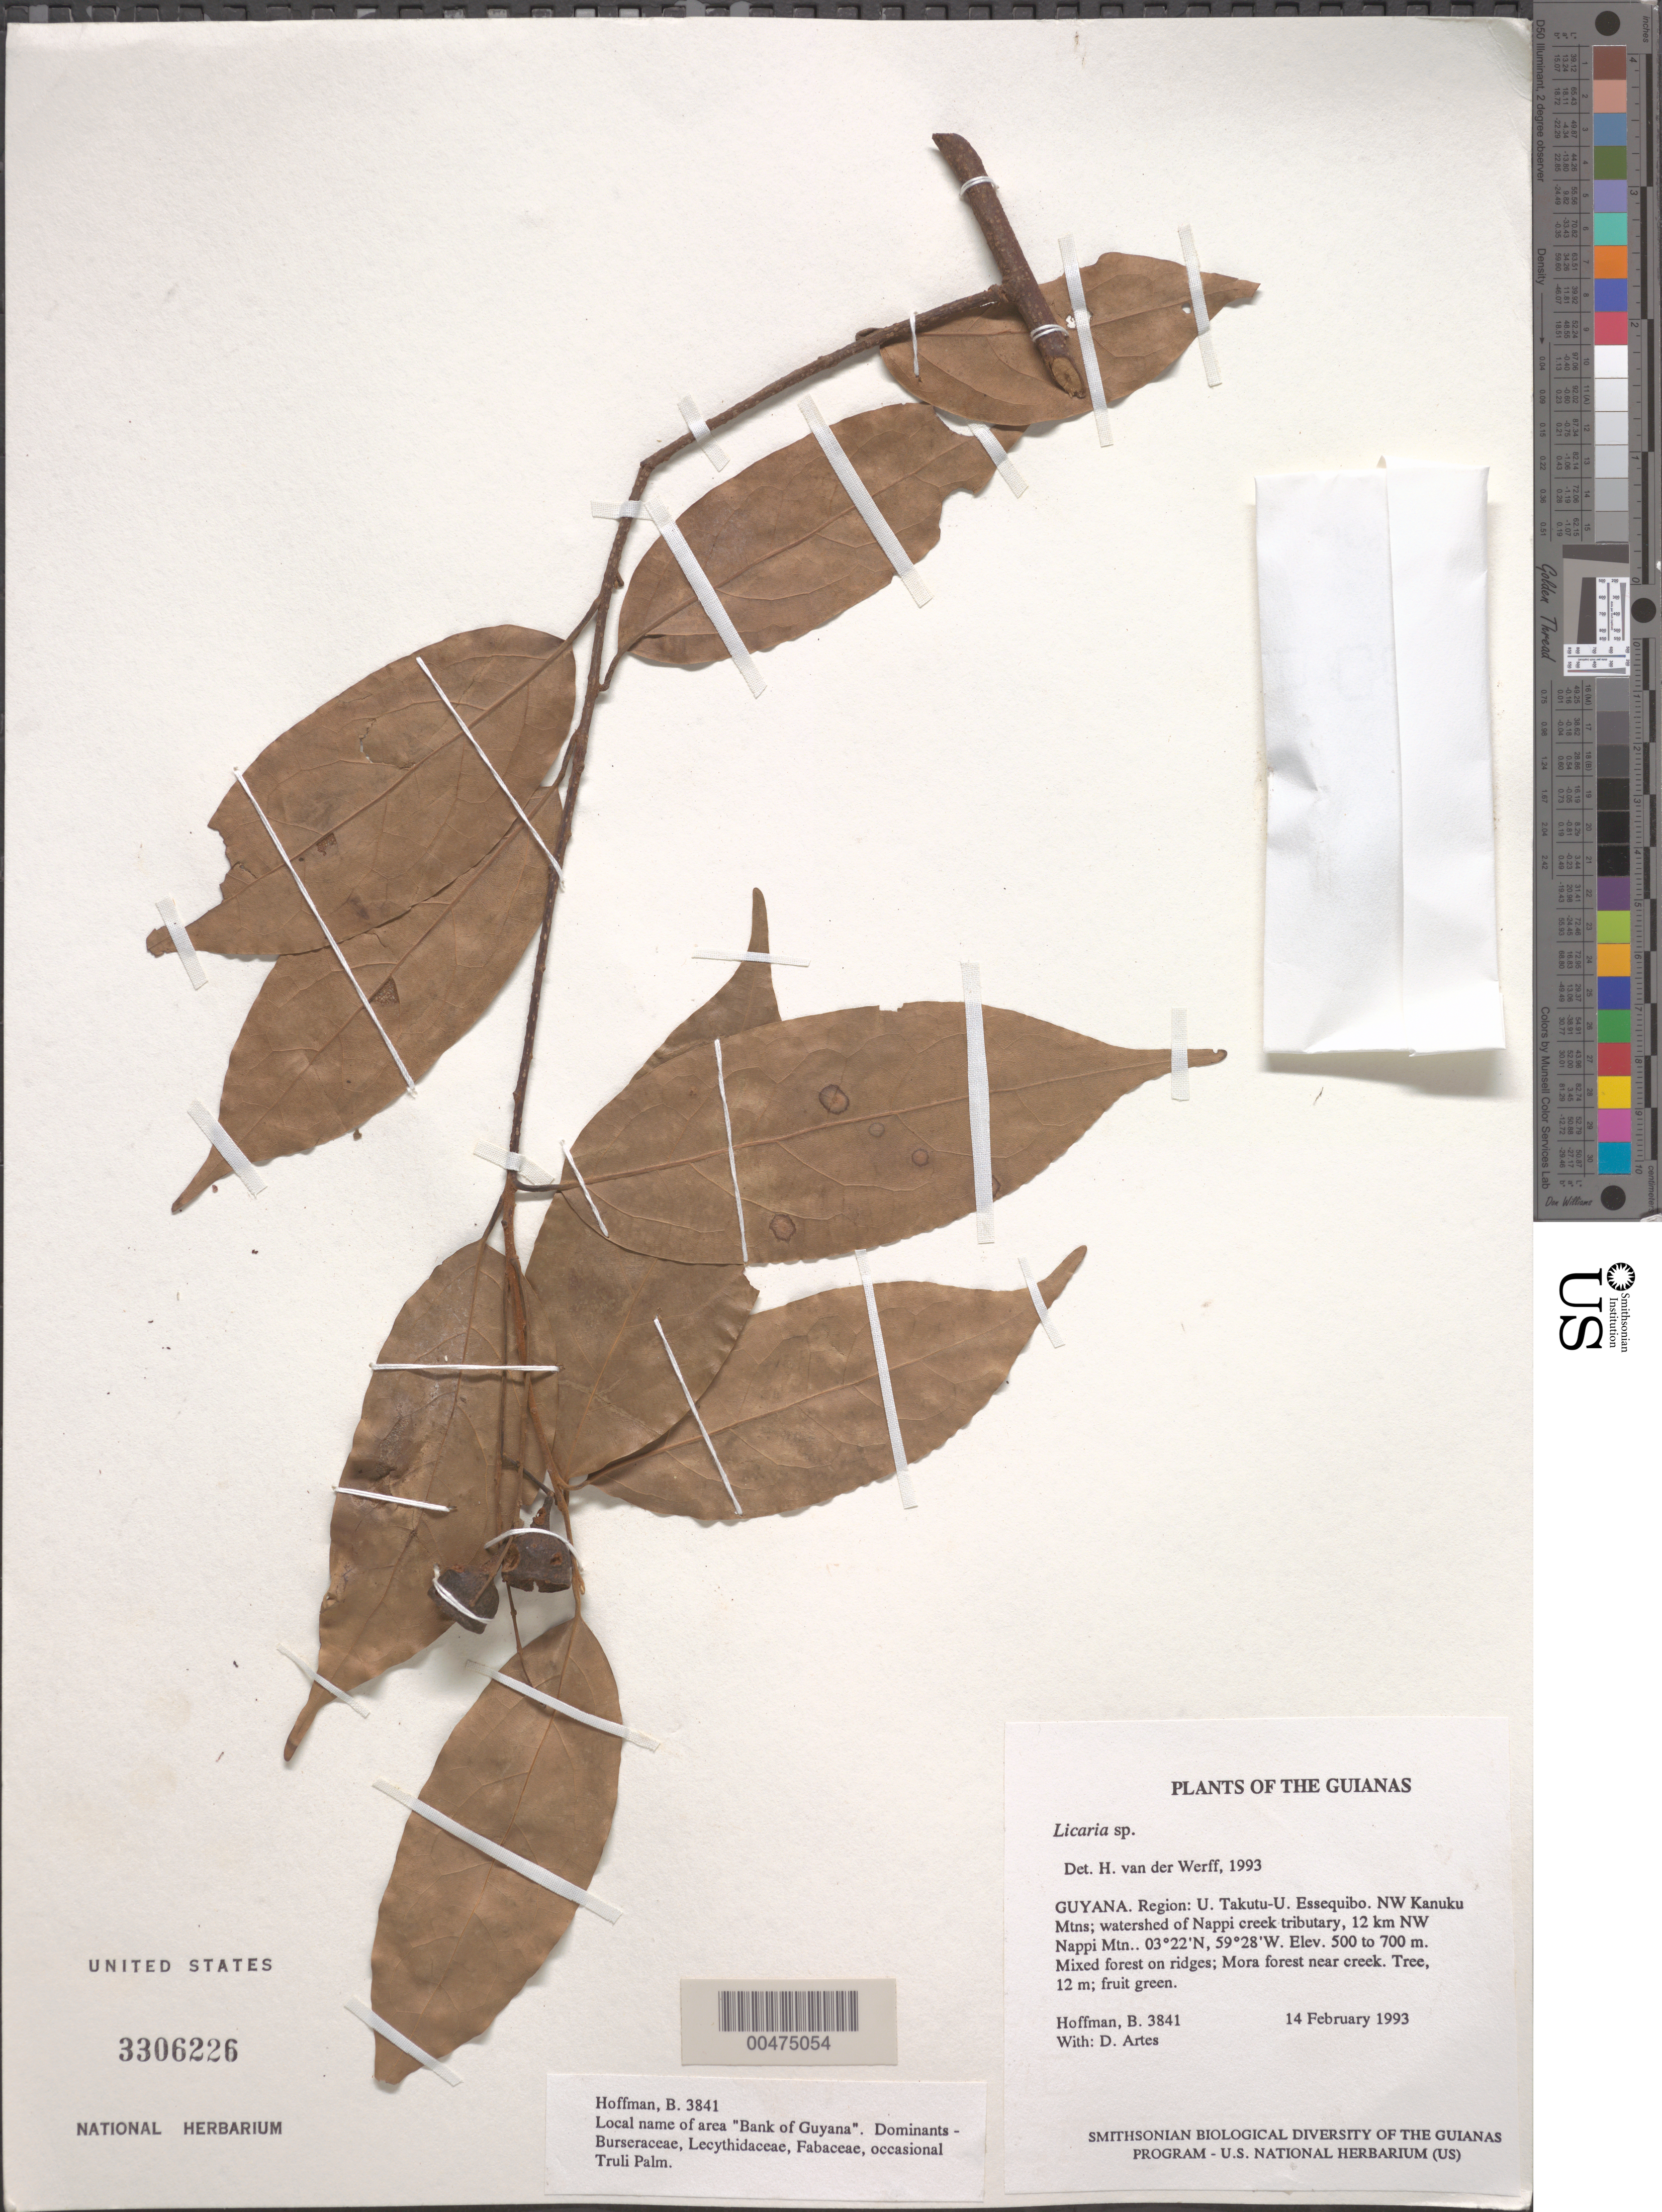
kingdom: Plantae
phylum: Tracheophyta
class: Magnoliopsida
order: Laurales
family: Lauraceae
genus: Licaria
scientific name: Licaria sp.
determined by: van der Werff, H., (MO), Missouri Botanical Garden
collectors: B. Hoffman & D. Artes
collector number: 3841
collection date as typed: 14 February 1993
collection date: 1993-02-14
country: Guyana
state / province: U. Takutu-U. Essequibo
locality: NW Kanuku Mountains; watershed of Nappi creek tributary, 12 km NE of Nappi Mountain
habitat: Mixed forest on ridges; Mora forest near creek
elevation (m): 500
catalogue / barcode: US 3306226